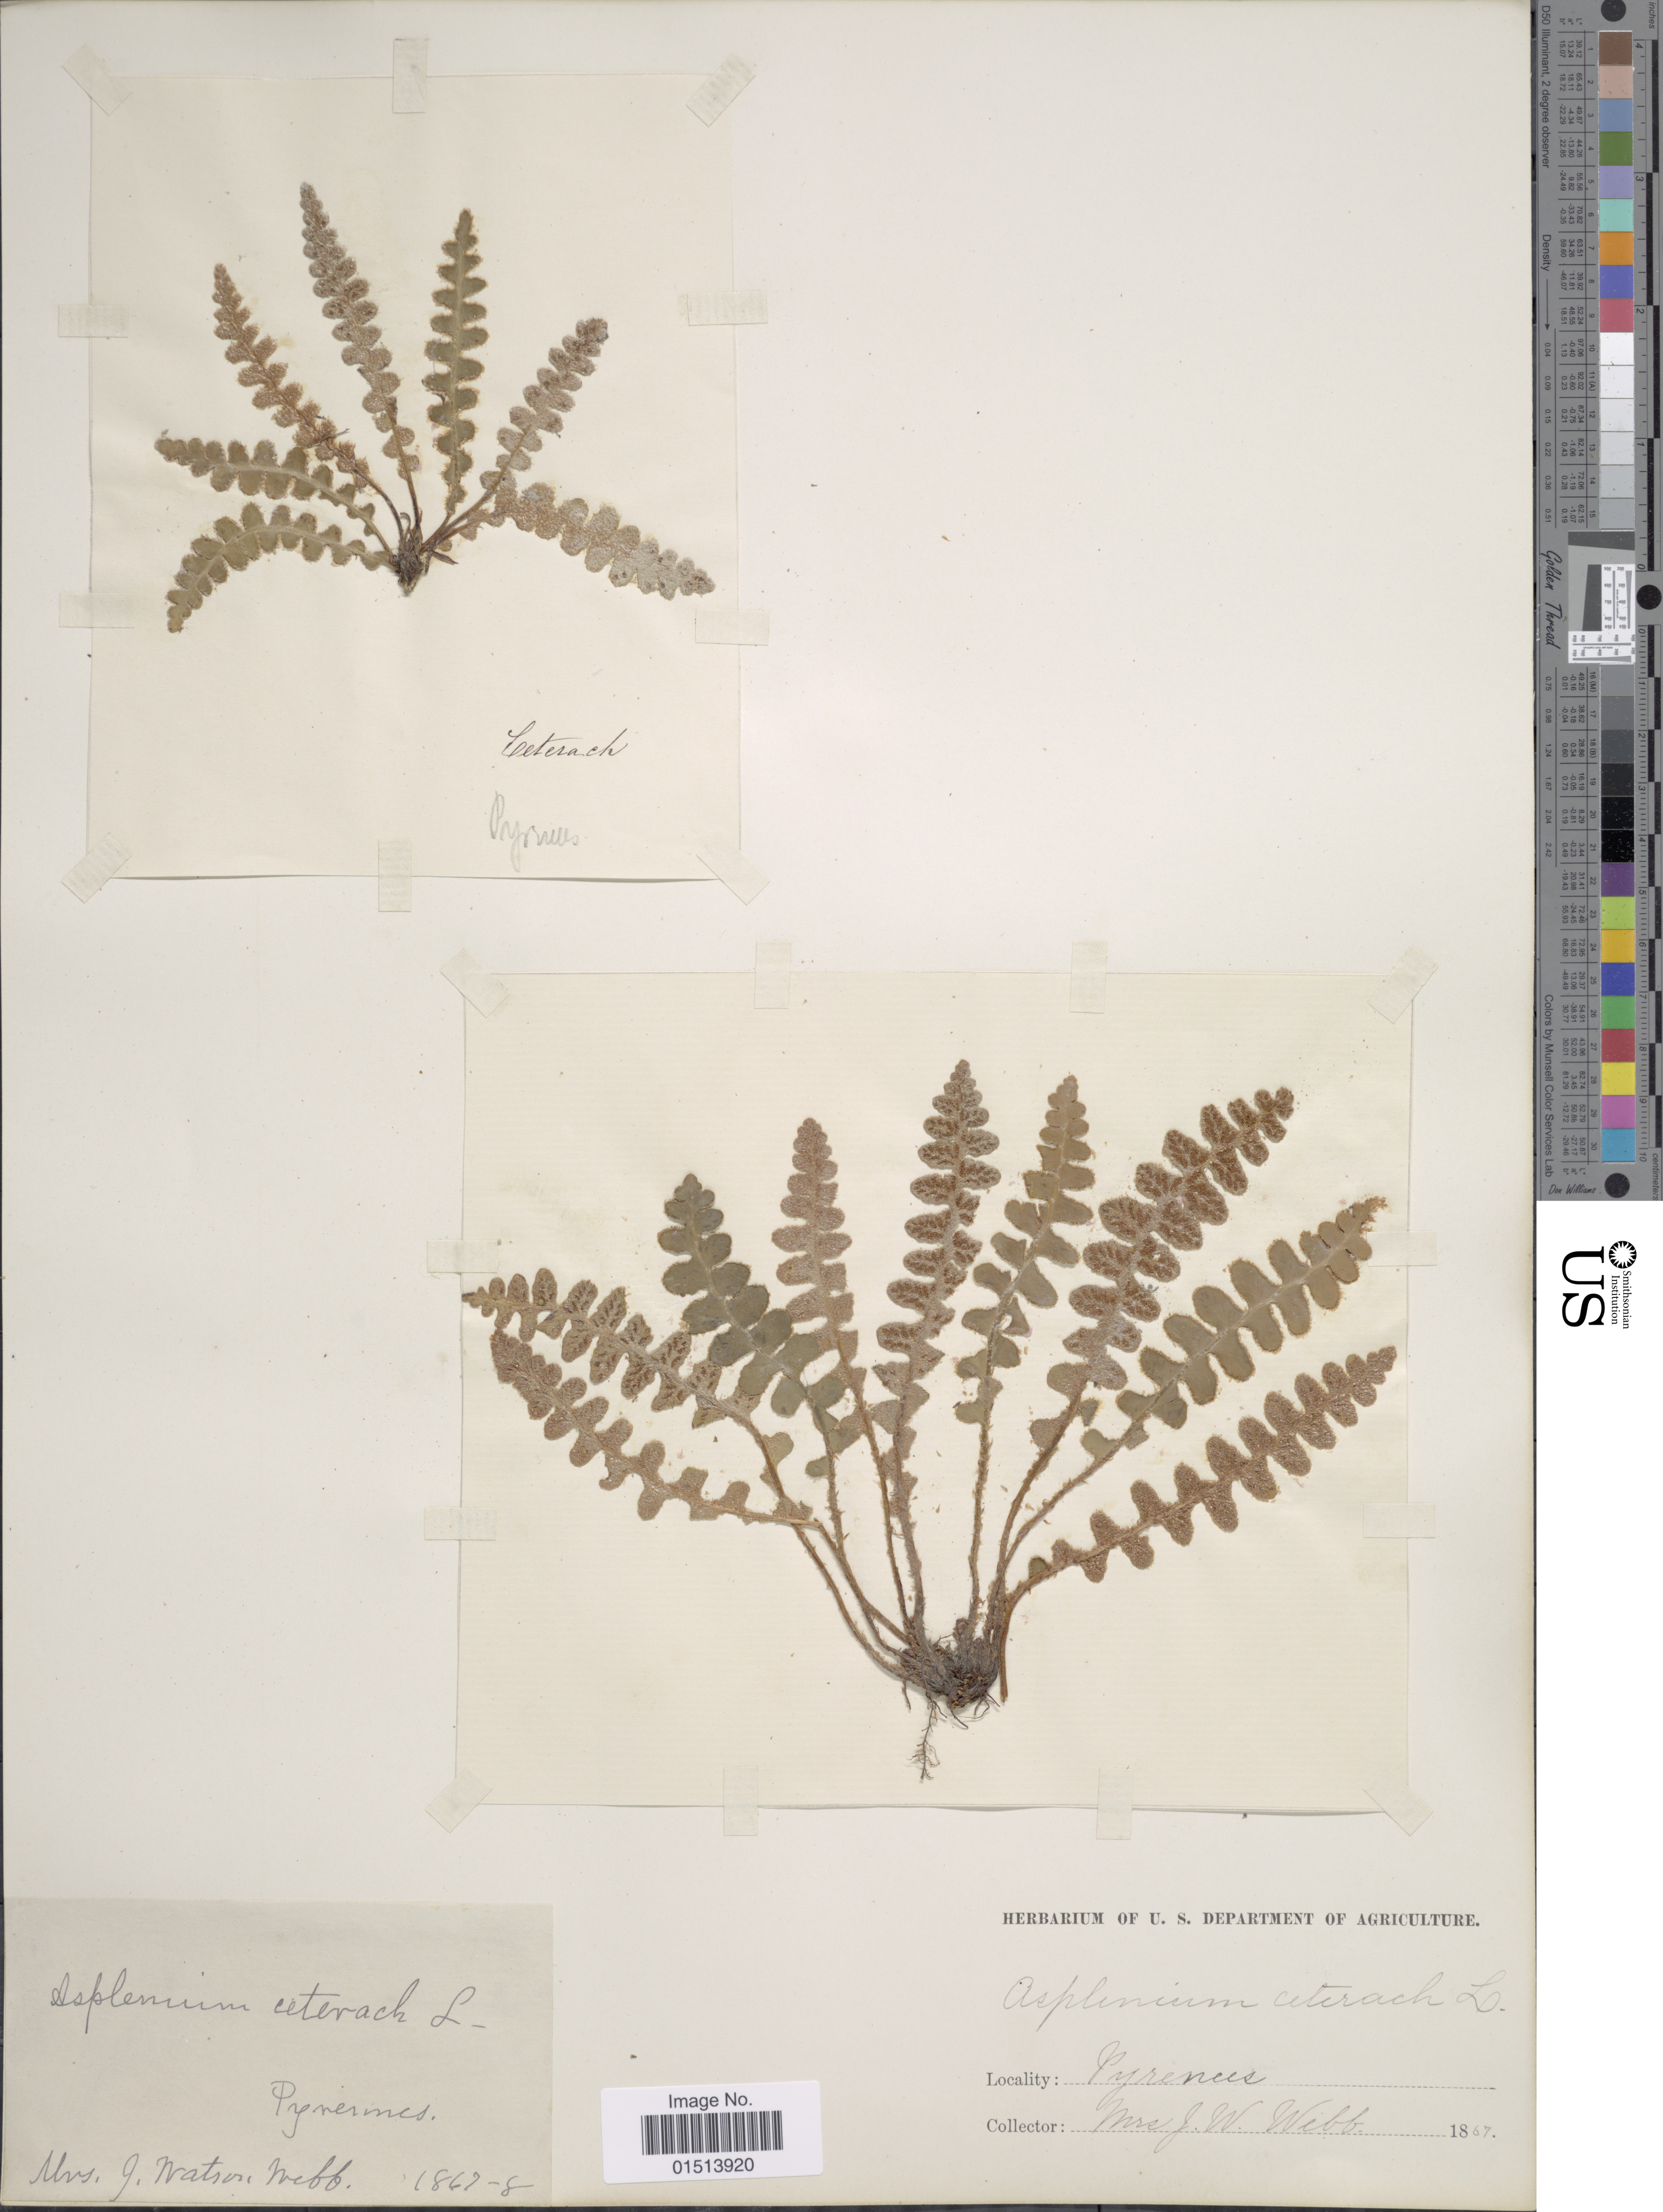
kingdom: Plantae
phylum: Tracheophyta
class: Polypodiopsida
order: Polypodiales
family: Aspleniaceae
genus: Asplenium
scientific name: Asplenium officinarum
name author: DC.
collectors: J. Webb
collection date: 1867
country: France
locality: Pyrenees